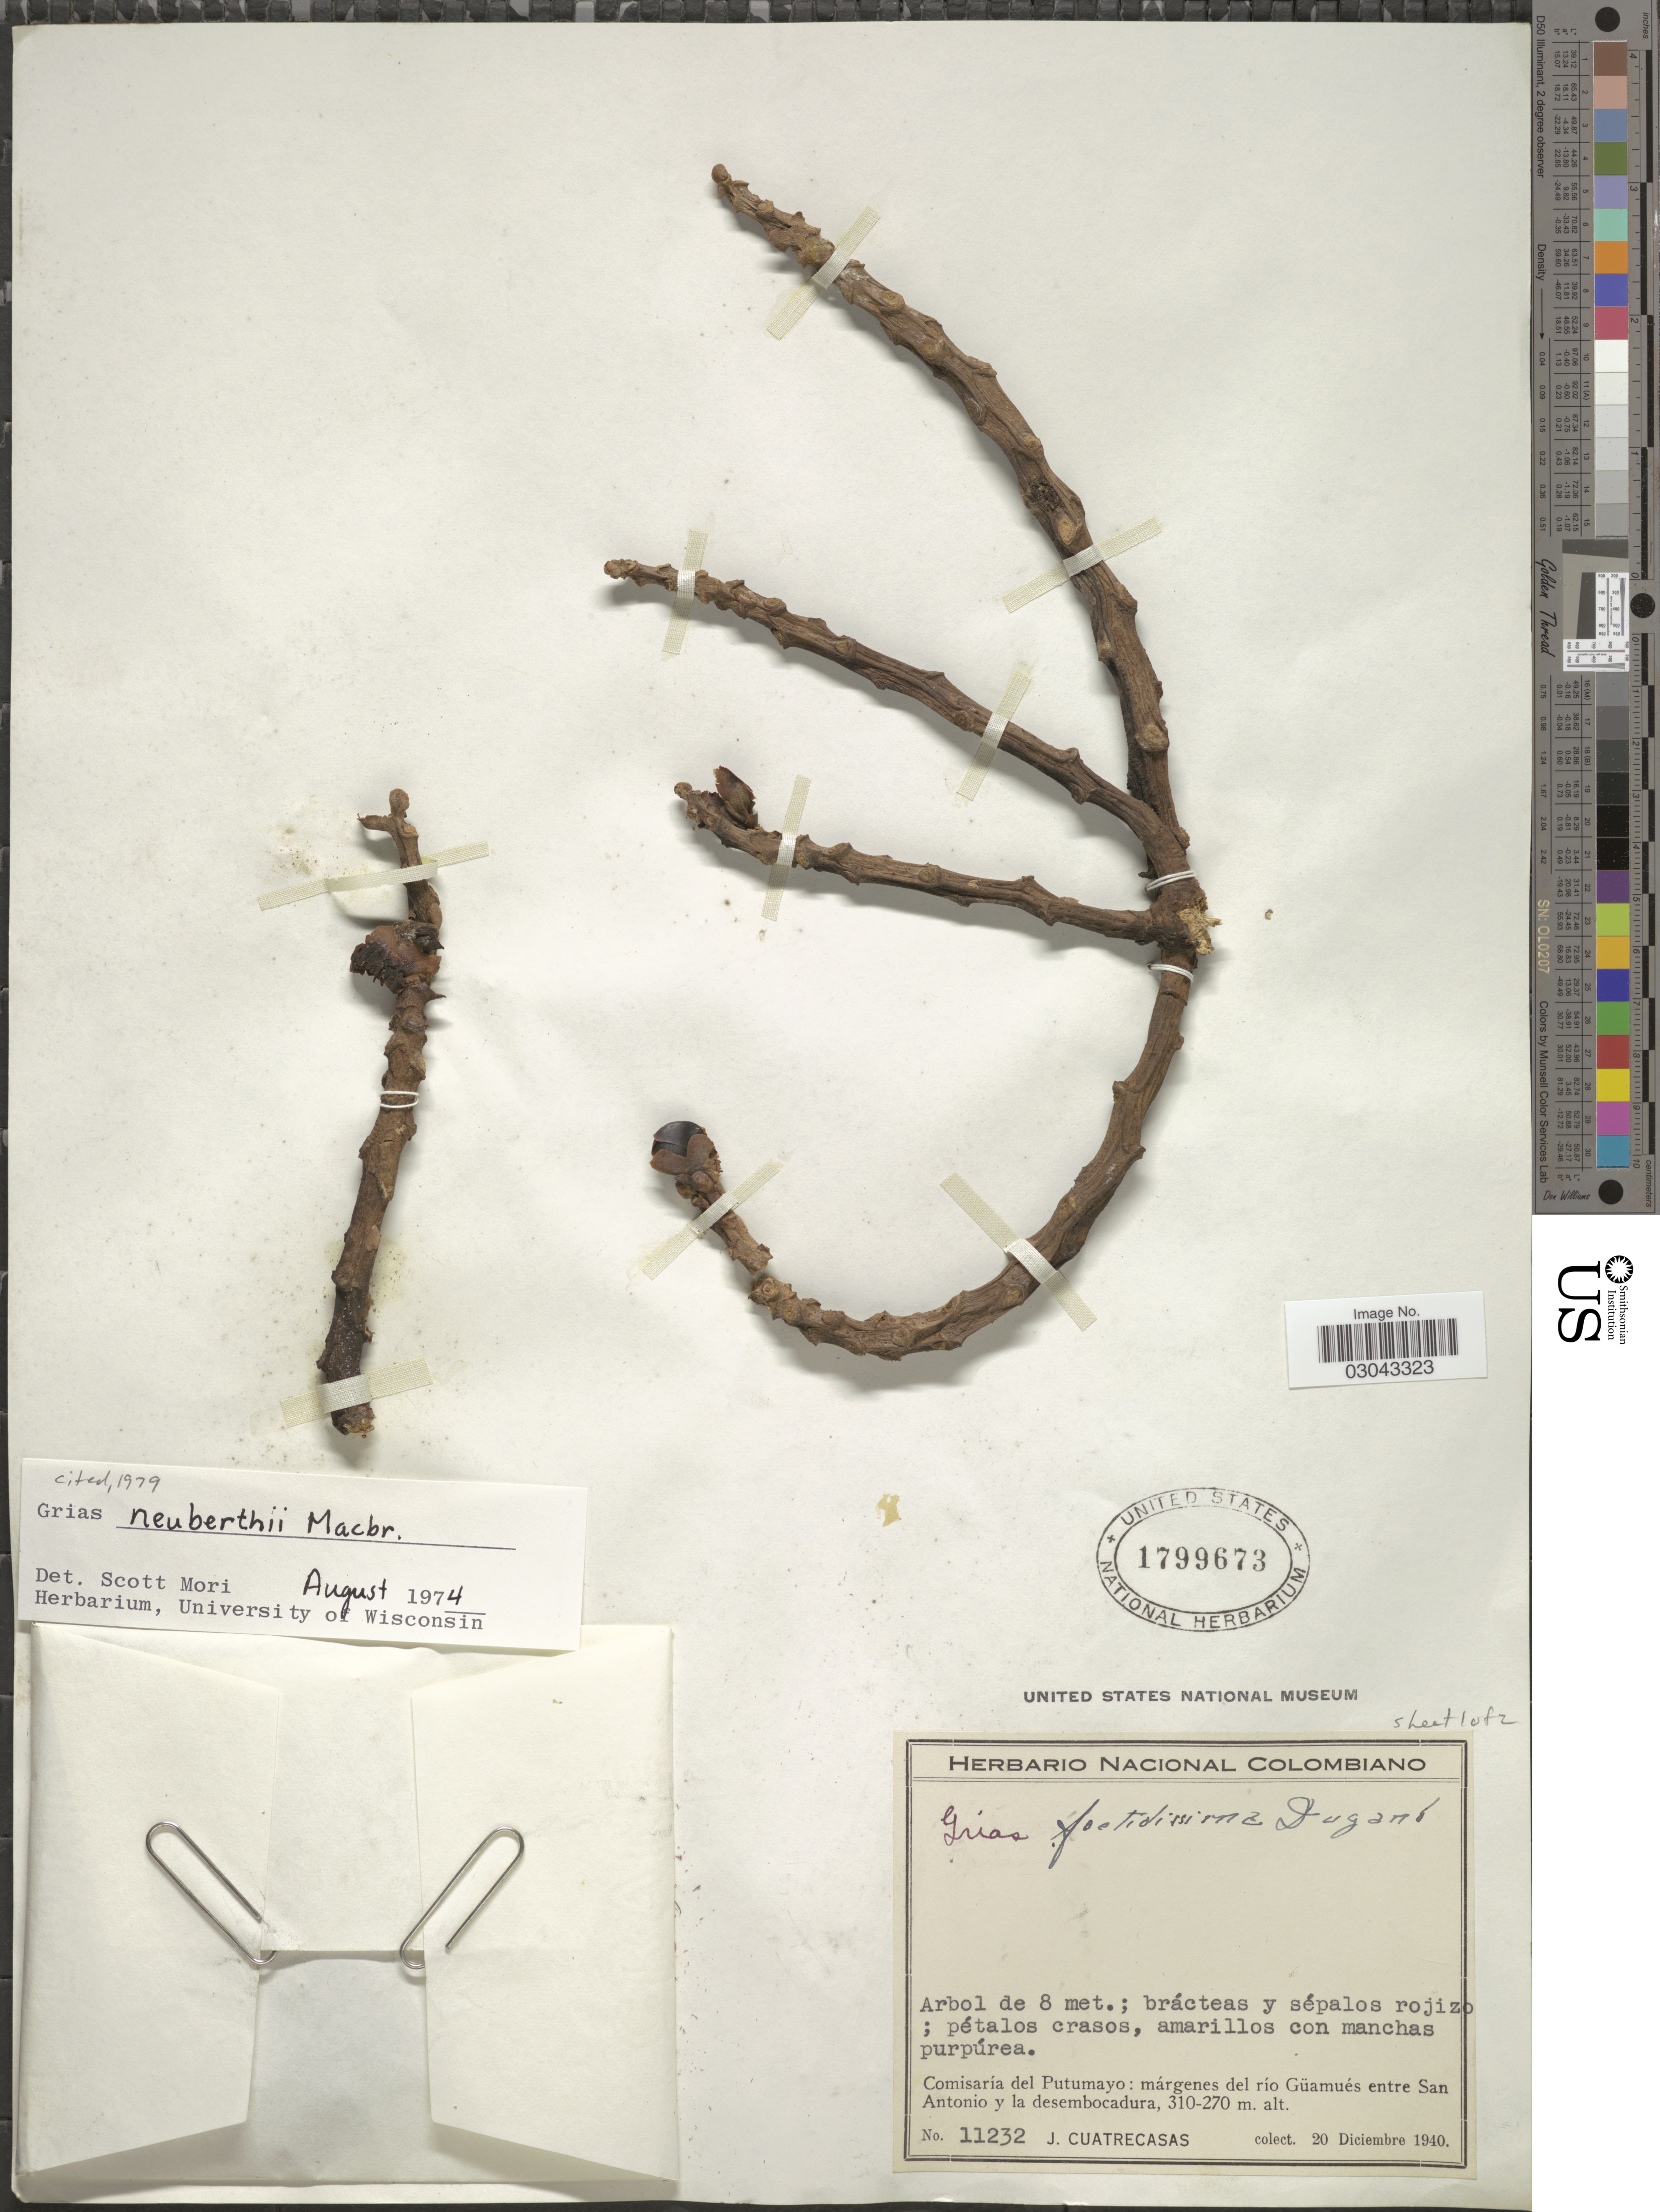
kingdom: Plantae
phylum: Tracheophyta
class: Magnoliopsida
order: Ericales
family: Lecythidaceae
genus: Grias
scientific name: Grias neuberthii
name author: J.F. Macbr.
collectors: J. Cuatrecasas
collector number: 11232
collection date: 1940-12-20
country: Colombia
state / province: Putumayo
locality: Comisaría del Putumayo: márgenes del río Güamués entre San Antonio y la desembocadura.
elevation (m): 270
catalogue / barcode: US 1799673